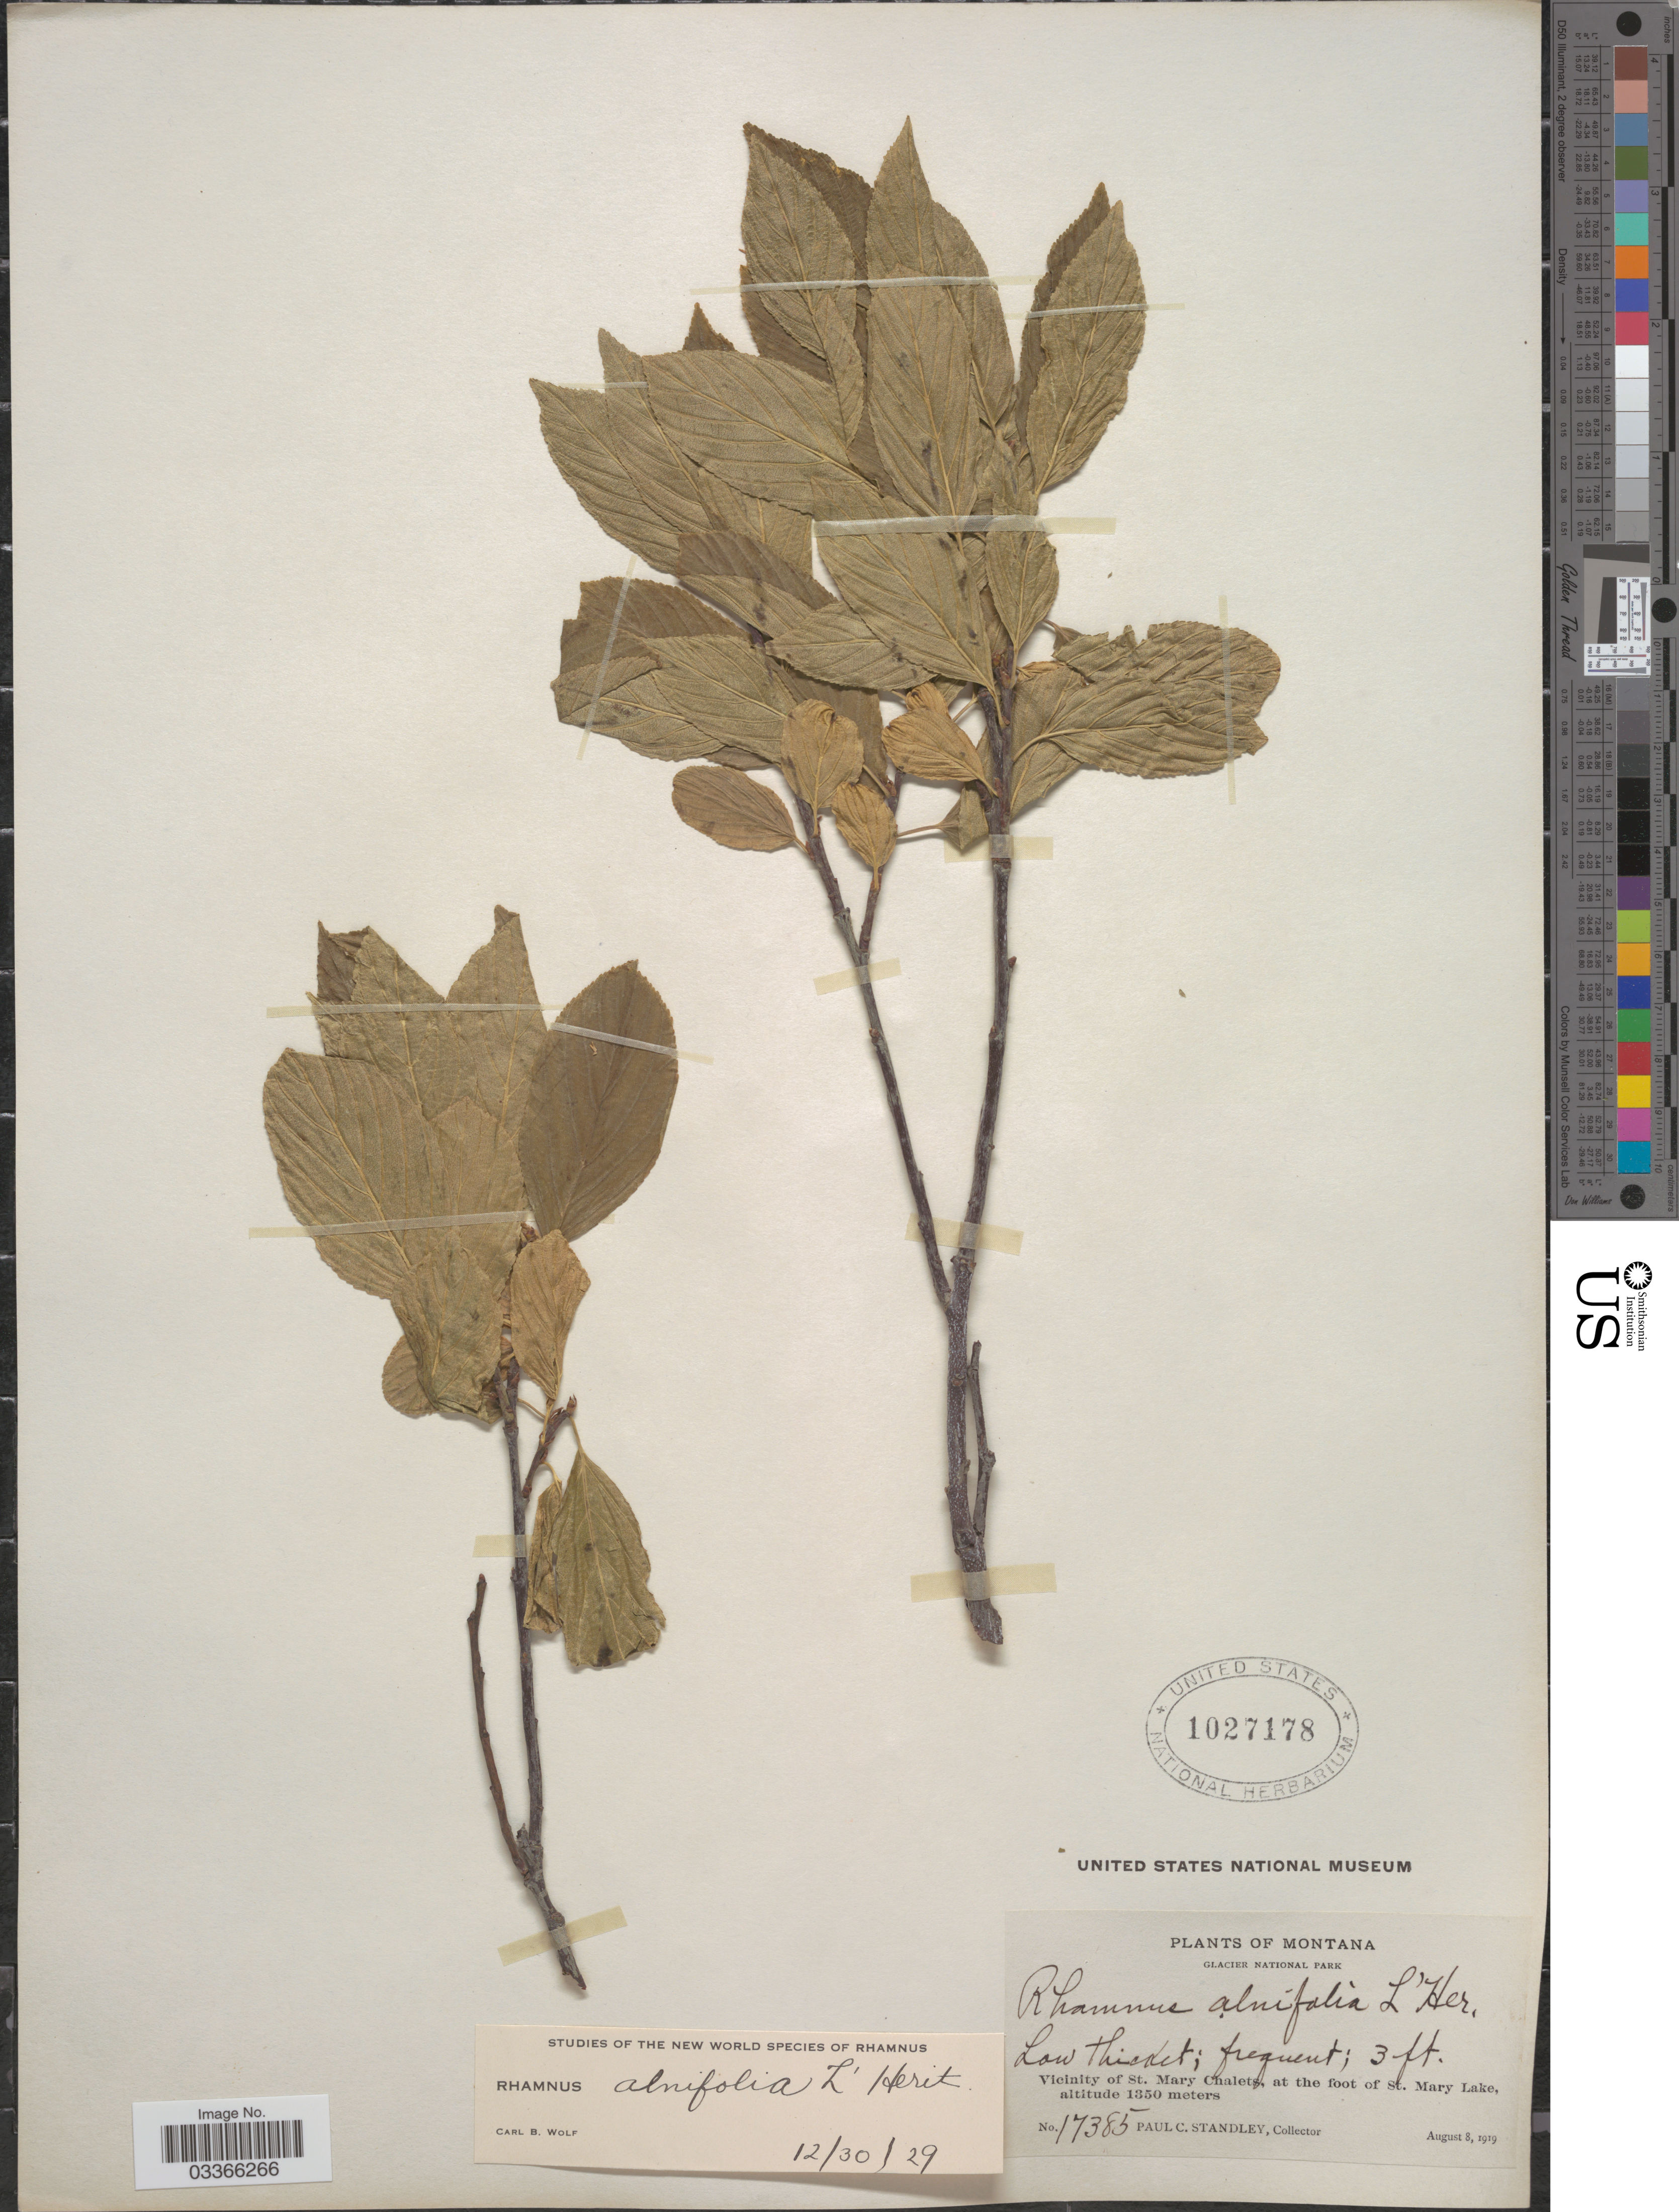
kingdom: Plantae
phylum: Tracheophyta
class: Magnoliopsida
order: Rosales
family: Rhamnaceae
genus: Rhamnus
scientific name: Rhamnus alnifolia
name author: L'Hér.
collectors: P. C. Standley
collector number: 17385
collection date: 1919-08-08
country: United States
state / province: Montana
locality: Glacier National Park, Vicinity of St. Mary Chalets, at the foot of St. Mary Lake.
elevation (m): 1350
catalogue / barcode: US 1027178